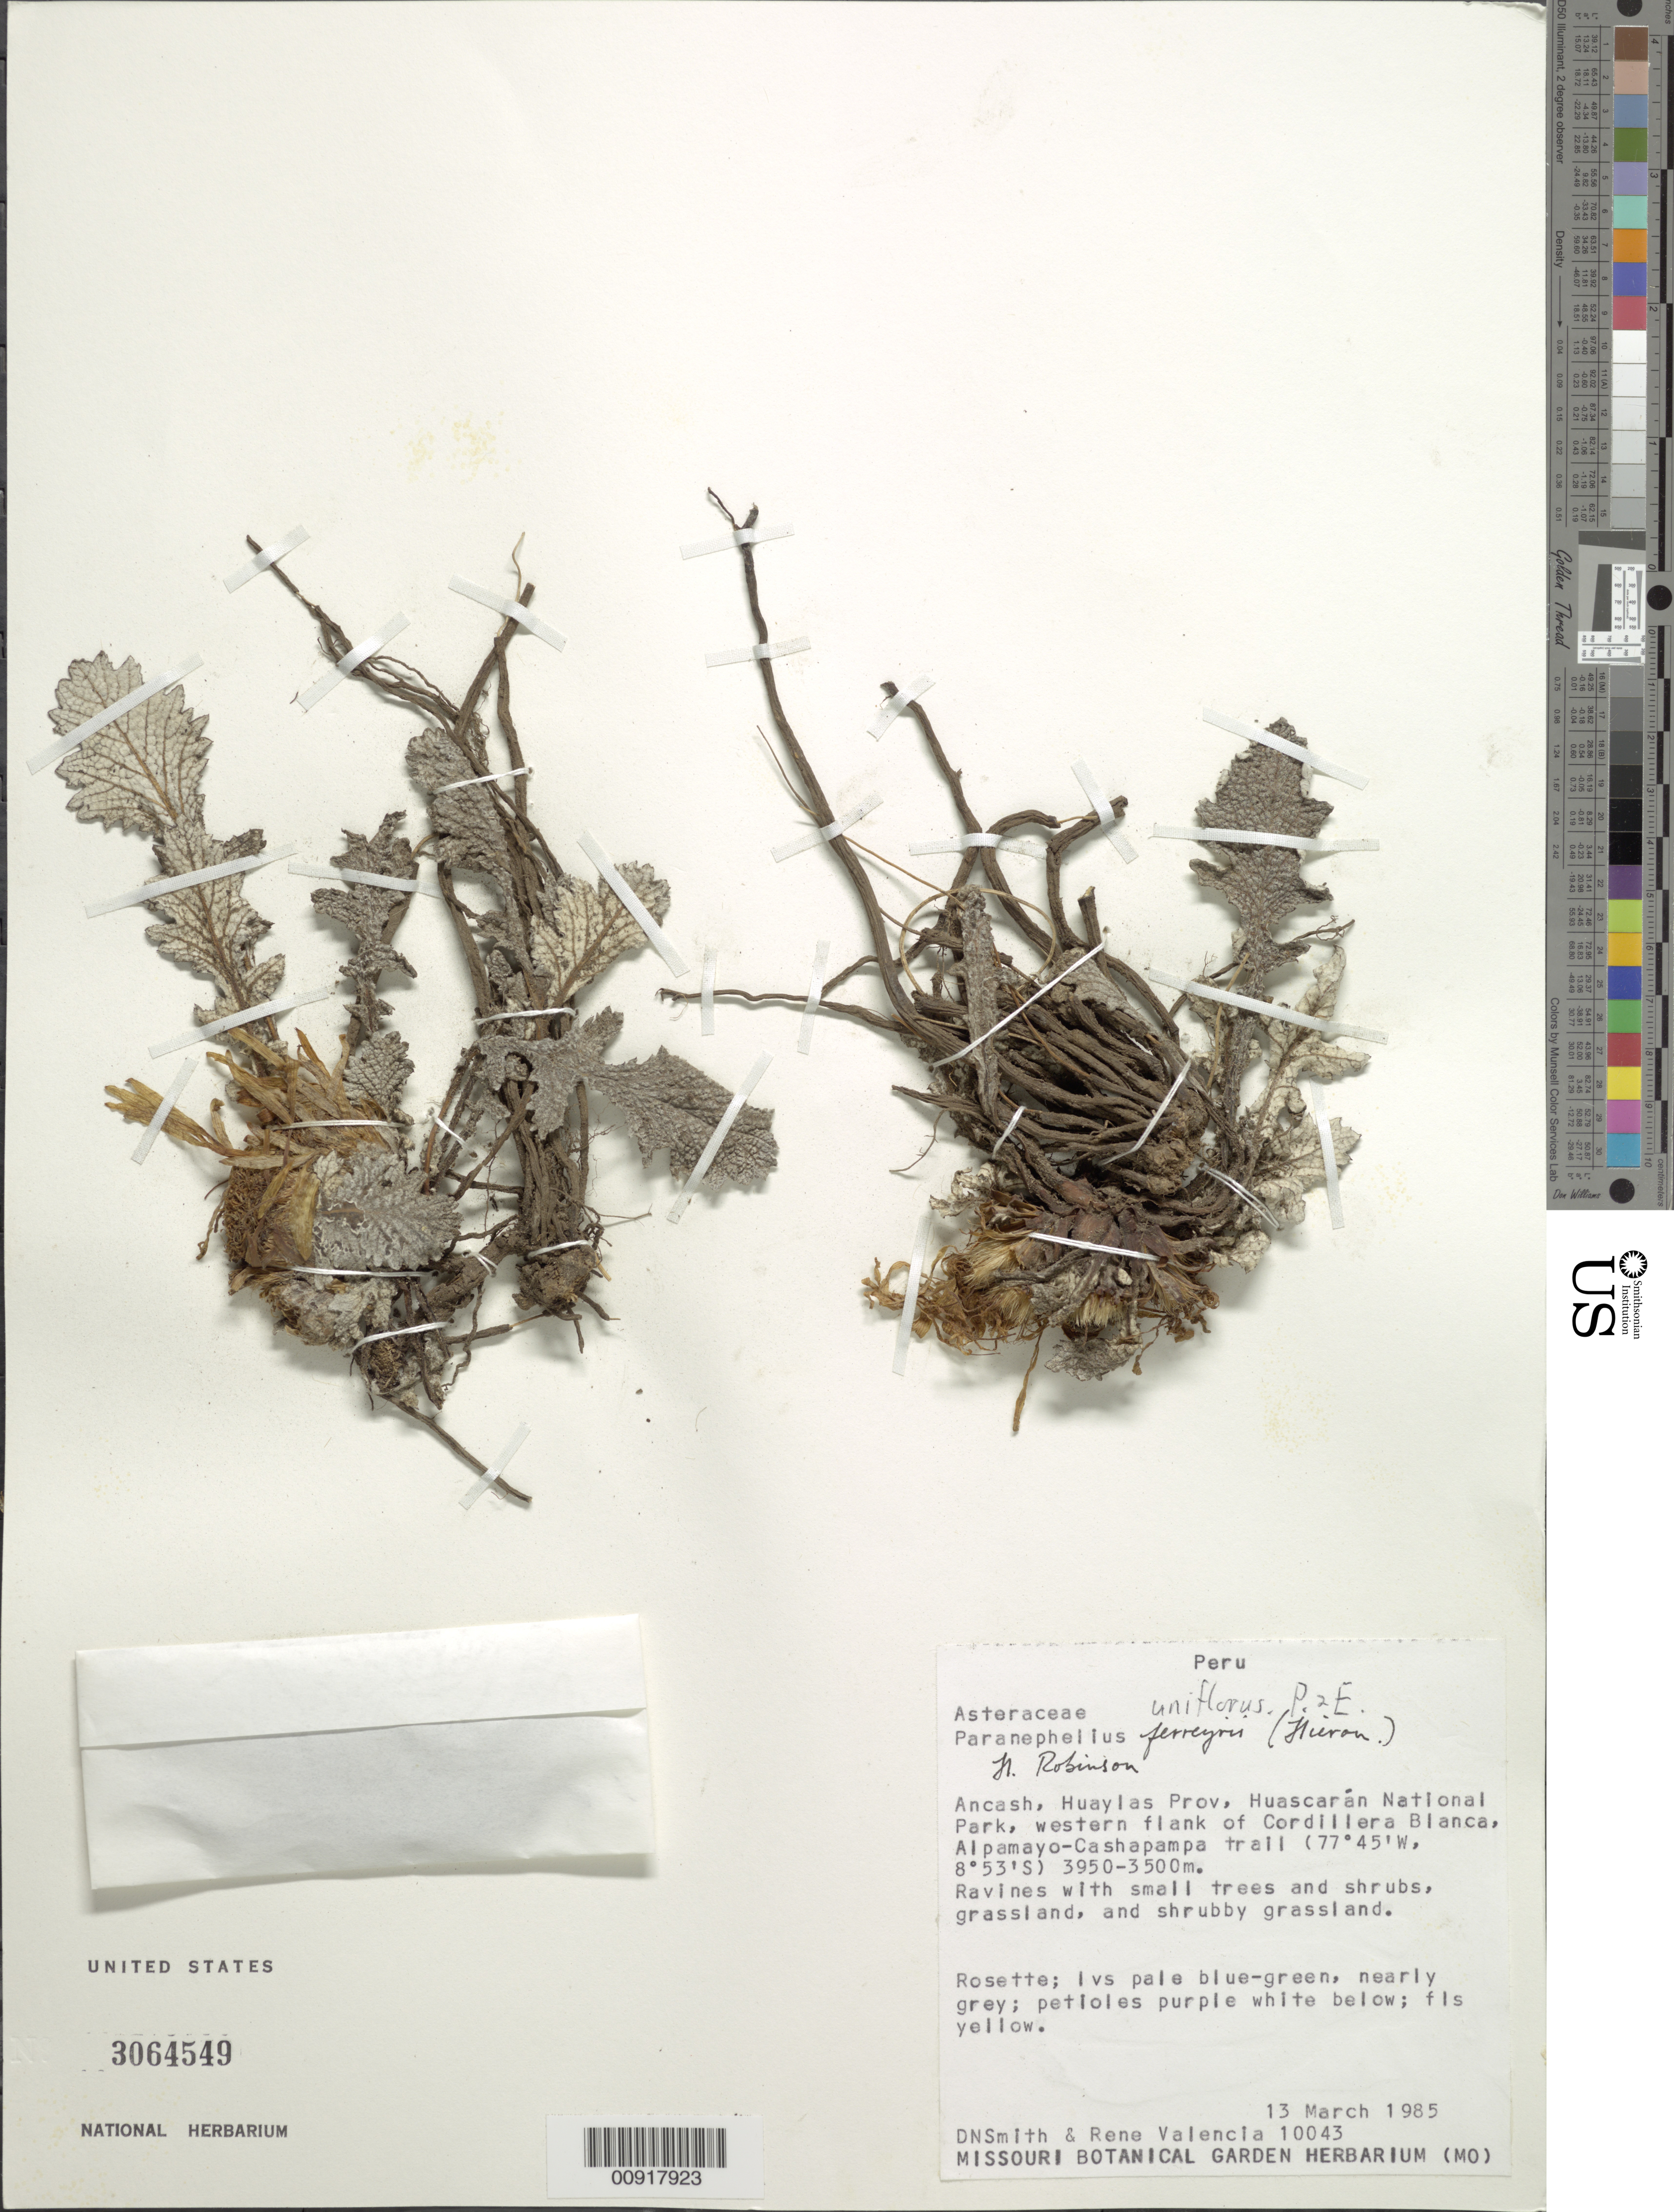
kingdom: Plantae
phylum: Tracheophyta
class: Magnoliopsida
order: Asterales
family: Asteraceae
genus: Paranephelius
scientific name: Paranephelius uniflorus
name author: Poepp. & Endl.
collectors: D. Smith & R. Valencia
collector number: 10043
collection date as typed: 13 March 1985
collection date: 1985-03-13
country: Peru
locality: Ancash, Prov. Huaylas: Huascarán National Park, western flank of Cordillera Blanca, Alpamayo-Cashapampa trail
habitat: Ravines with small trees and shrubs, grassland and shrubby grassland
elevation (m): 3950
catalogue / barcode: US 3064549